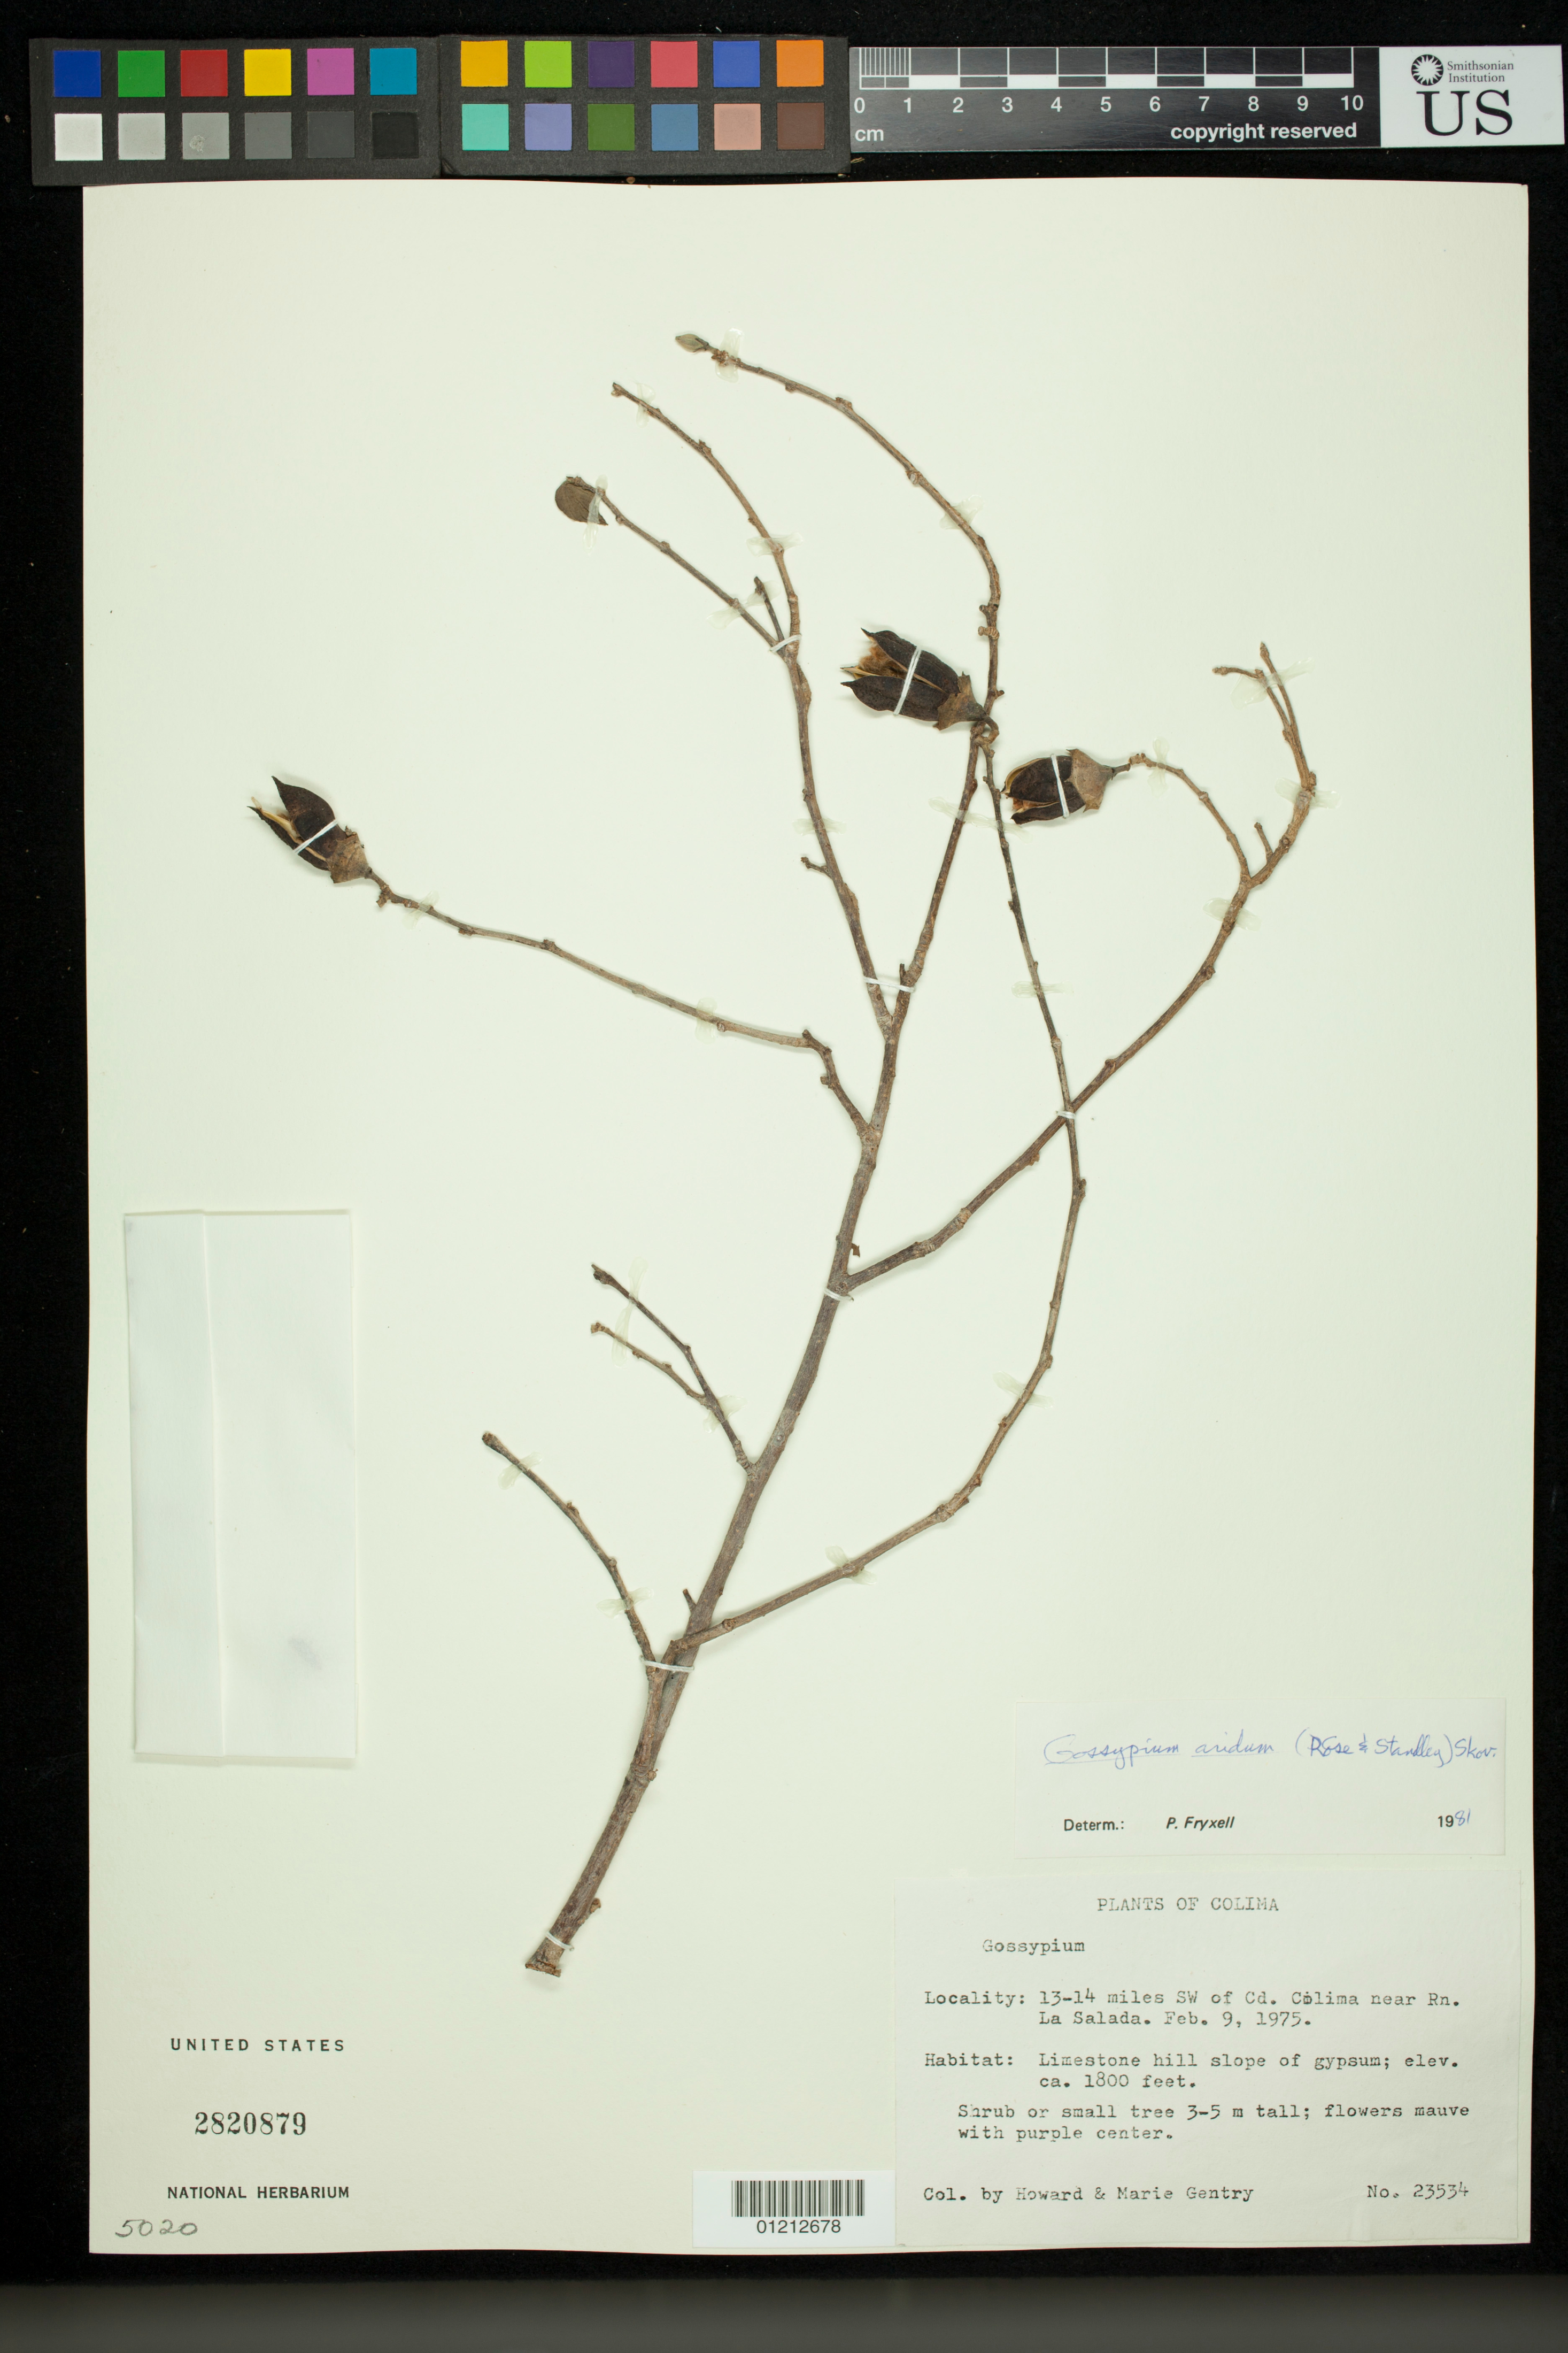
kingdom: Plantae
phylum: Tracheophyta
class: Magnoliopsida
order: Malvales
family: Malvaceae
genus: Gossypium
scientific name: Gossypium aridum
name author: (Rose & Standl.) Skovsted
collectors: H. S. Gentry & M. Gentry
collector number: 23534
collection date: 1975-02-09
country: Mexico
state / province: Colima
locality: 13-14 miles SW of Cd. Colima near Rn. La Salada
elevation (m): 549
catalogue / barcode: US 2820879